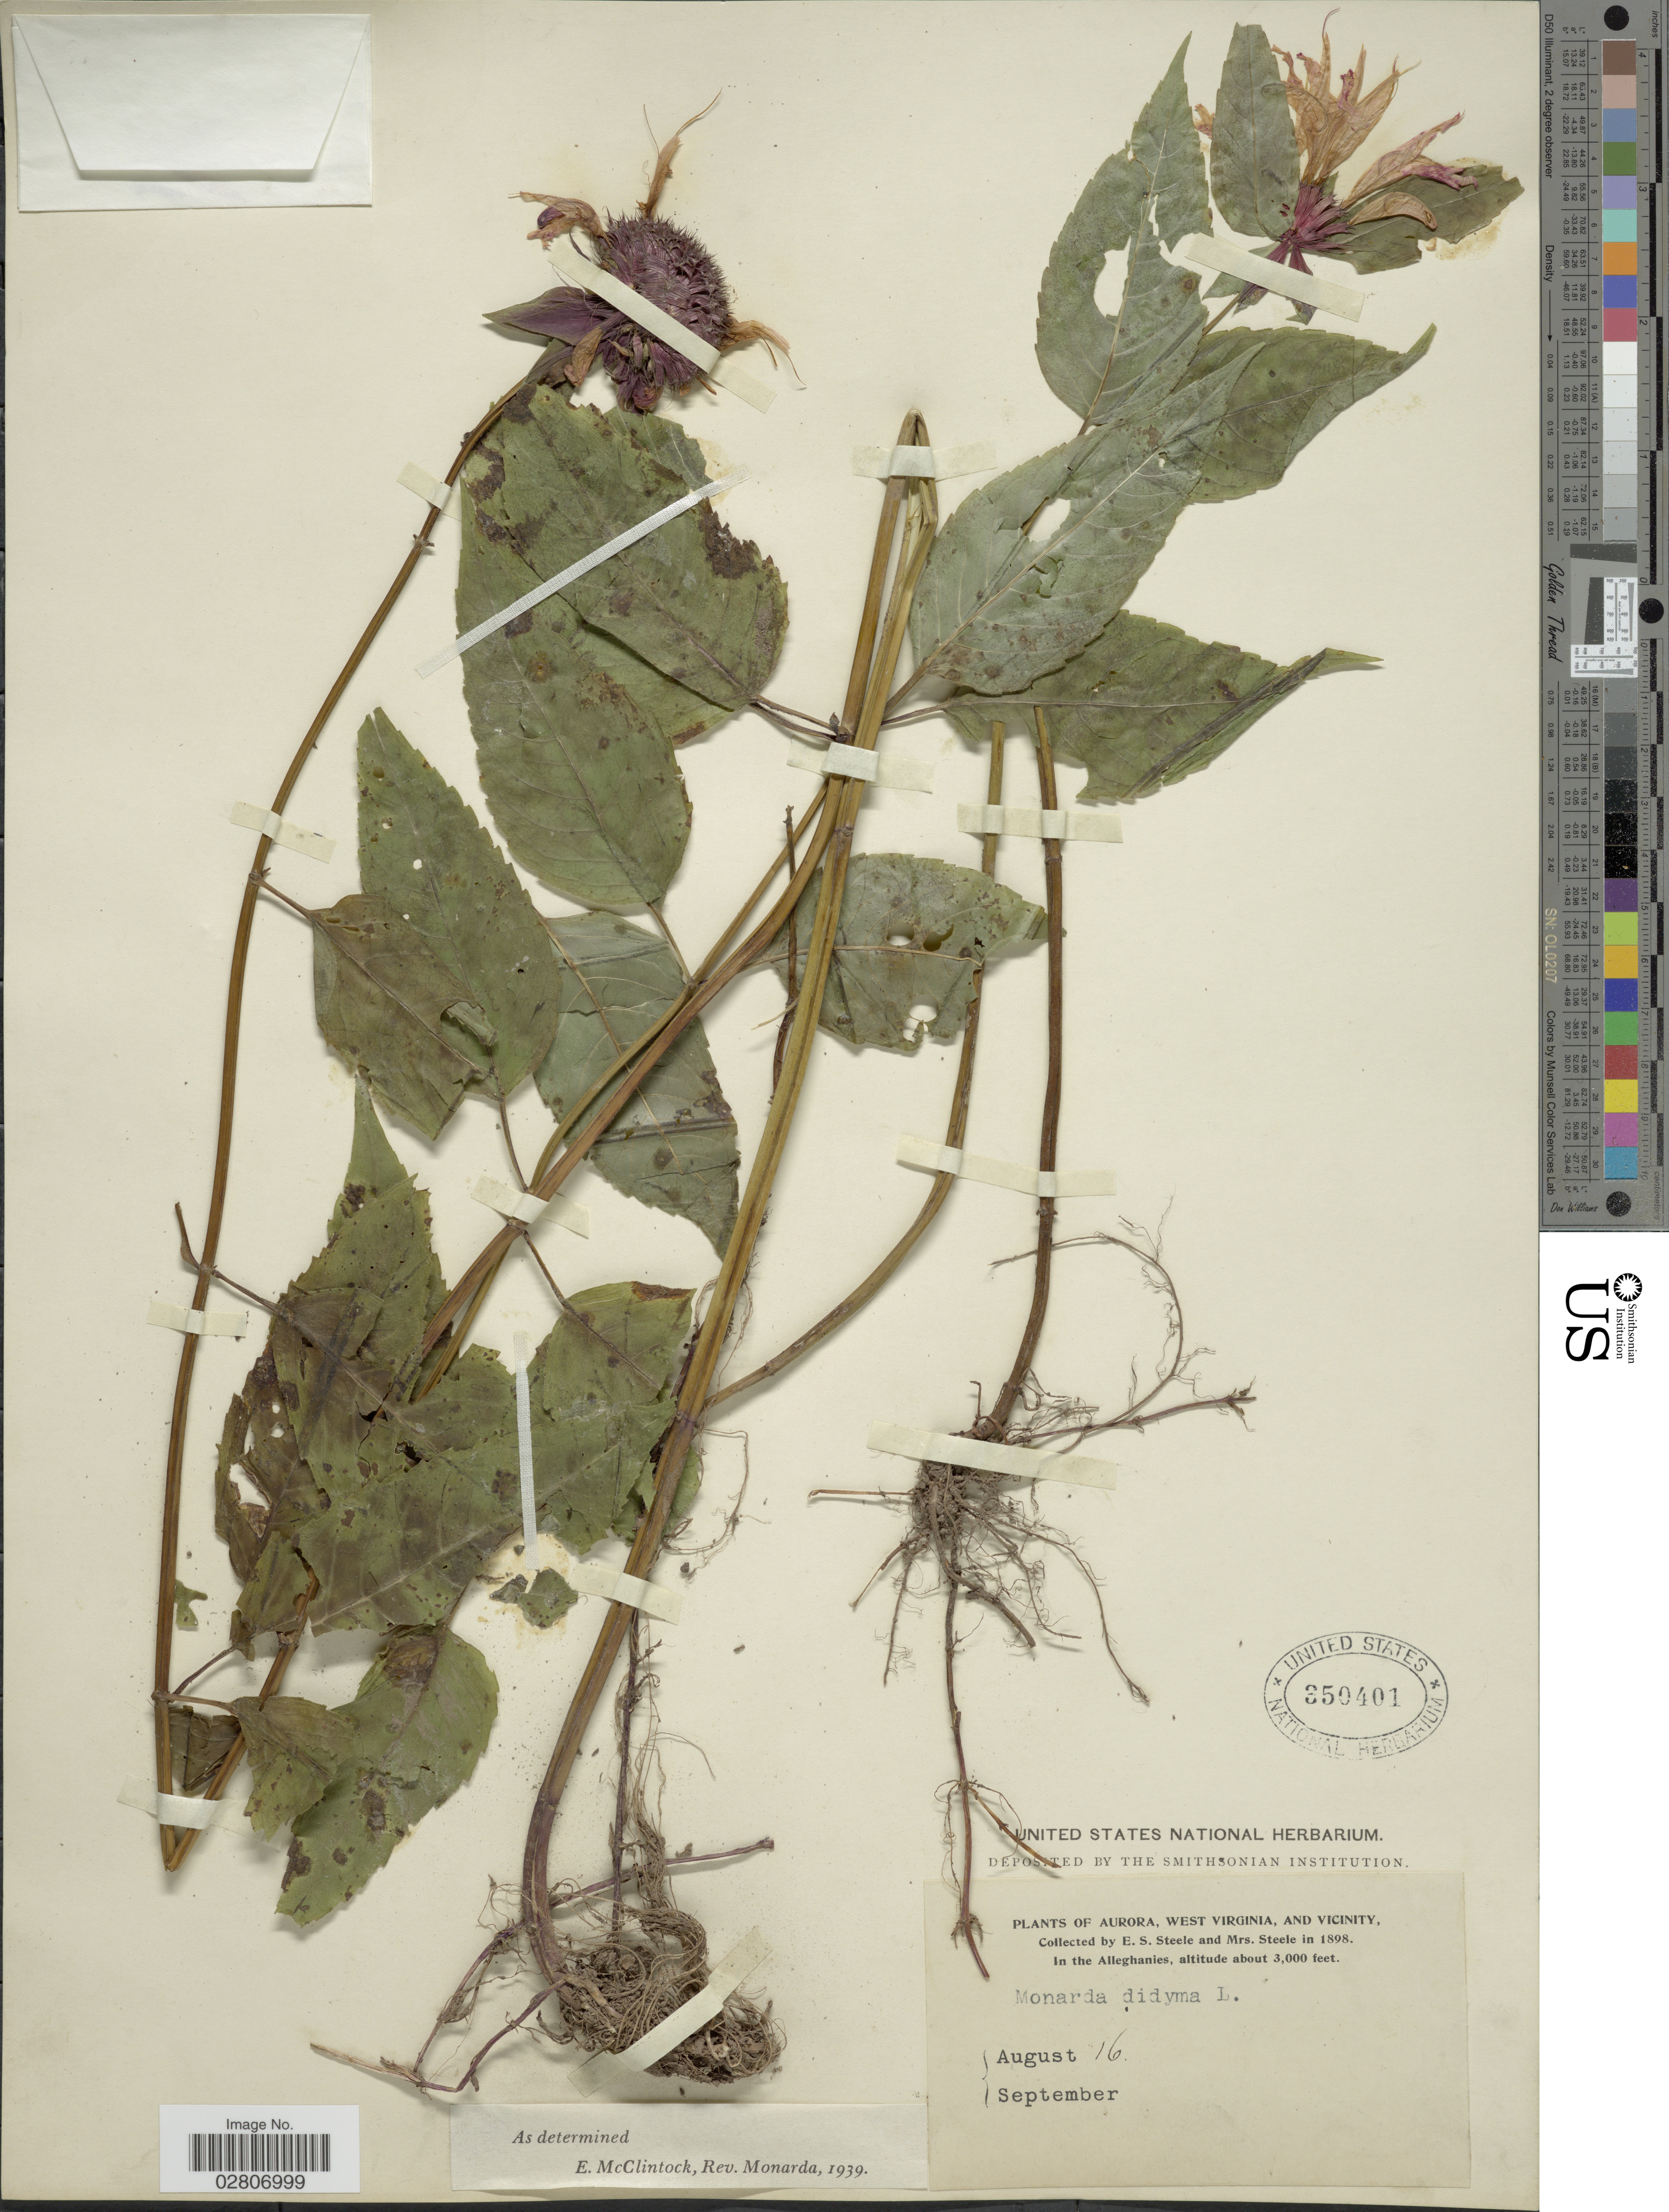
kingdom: Plantae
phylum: Tracheophyta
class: Magnoliopsida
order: Lamiales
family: Lamiaceae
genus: Monarda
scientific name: Monarda didyma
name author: L.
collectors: E. Steele & Mrs. E. S. Steele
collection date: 1898-08-16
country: United States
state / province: West Virginia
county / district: Preston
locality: Aurora, West Virginia, and Vicinity. In the Alleghanies.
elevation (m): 914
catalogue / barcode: US 350401